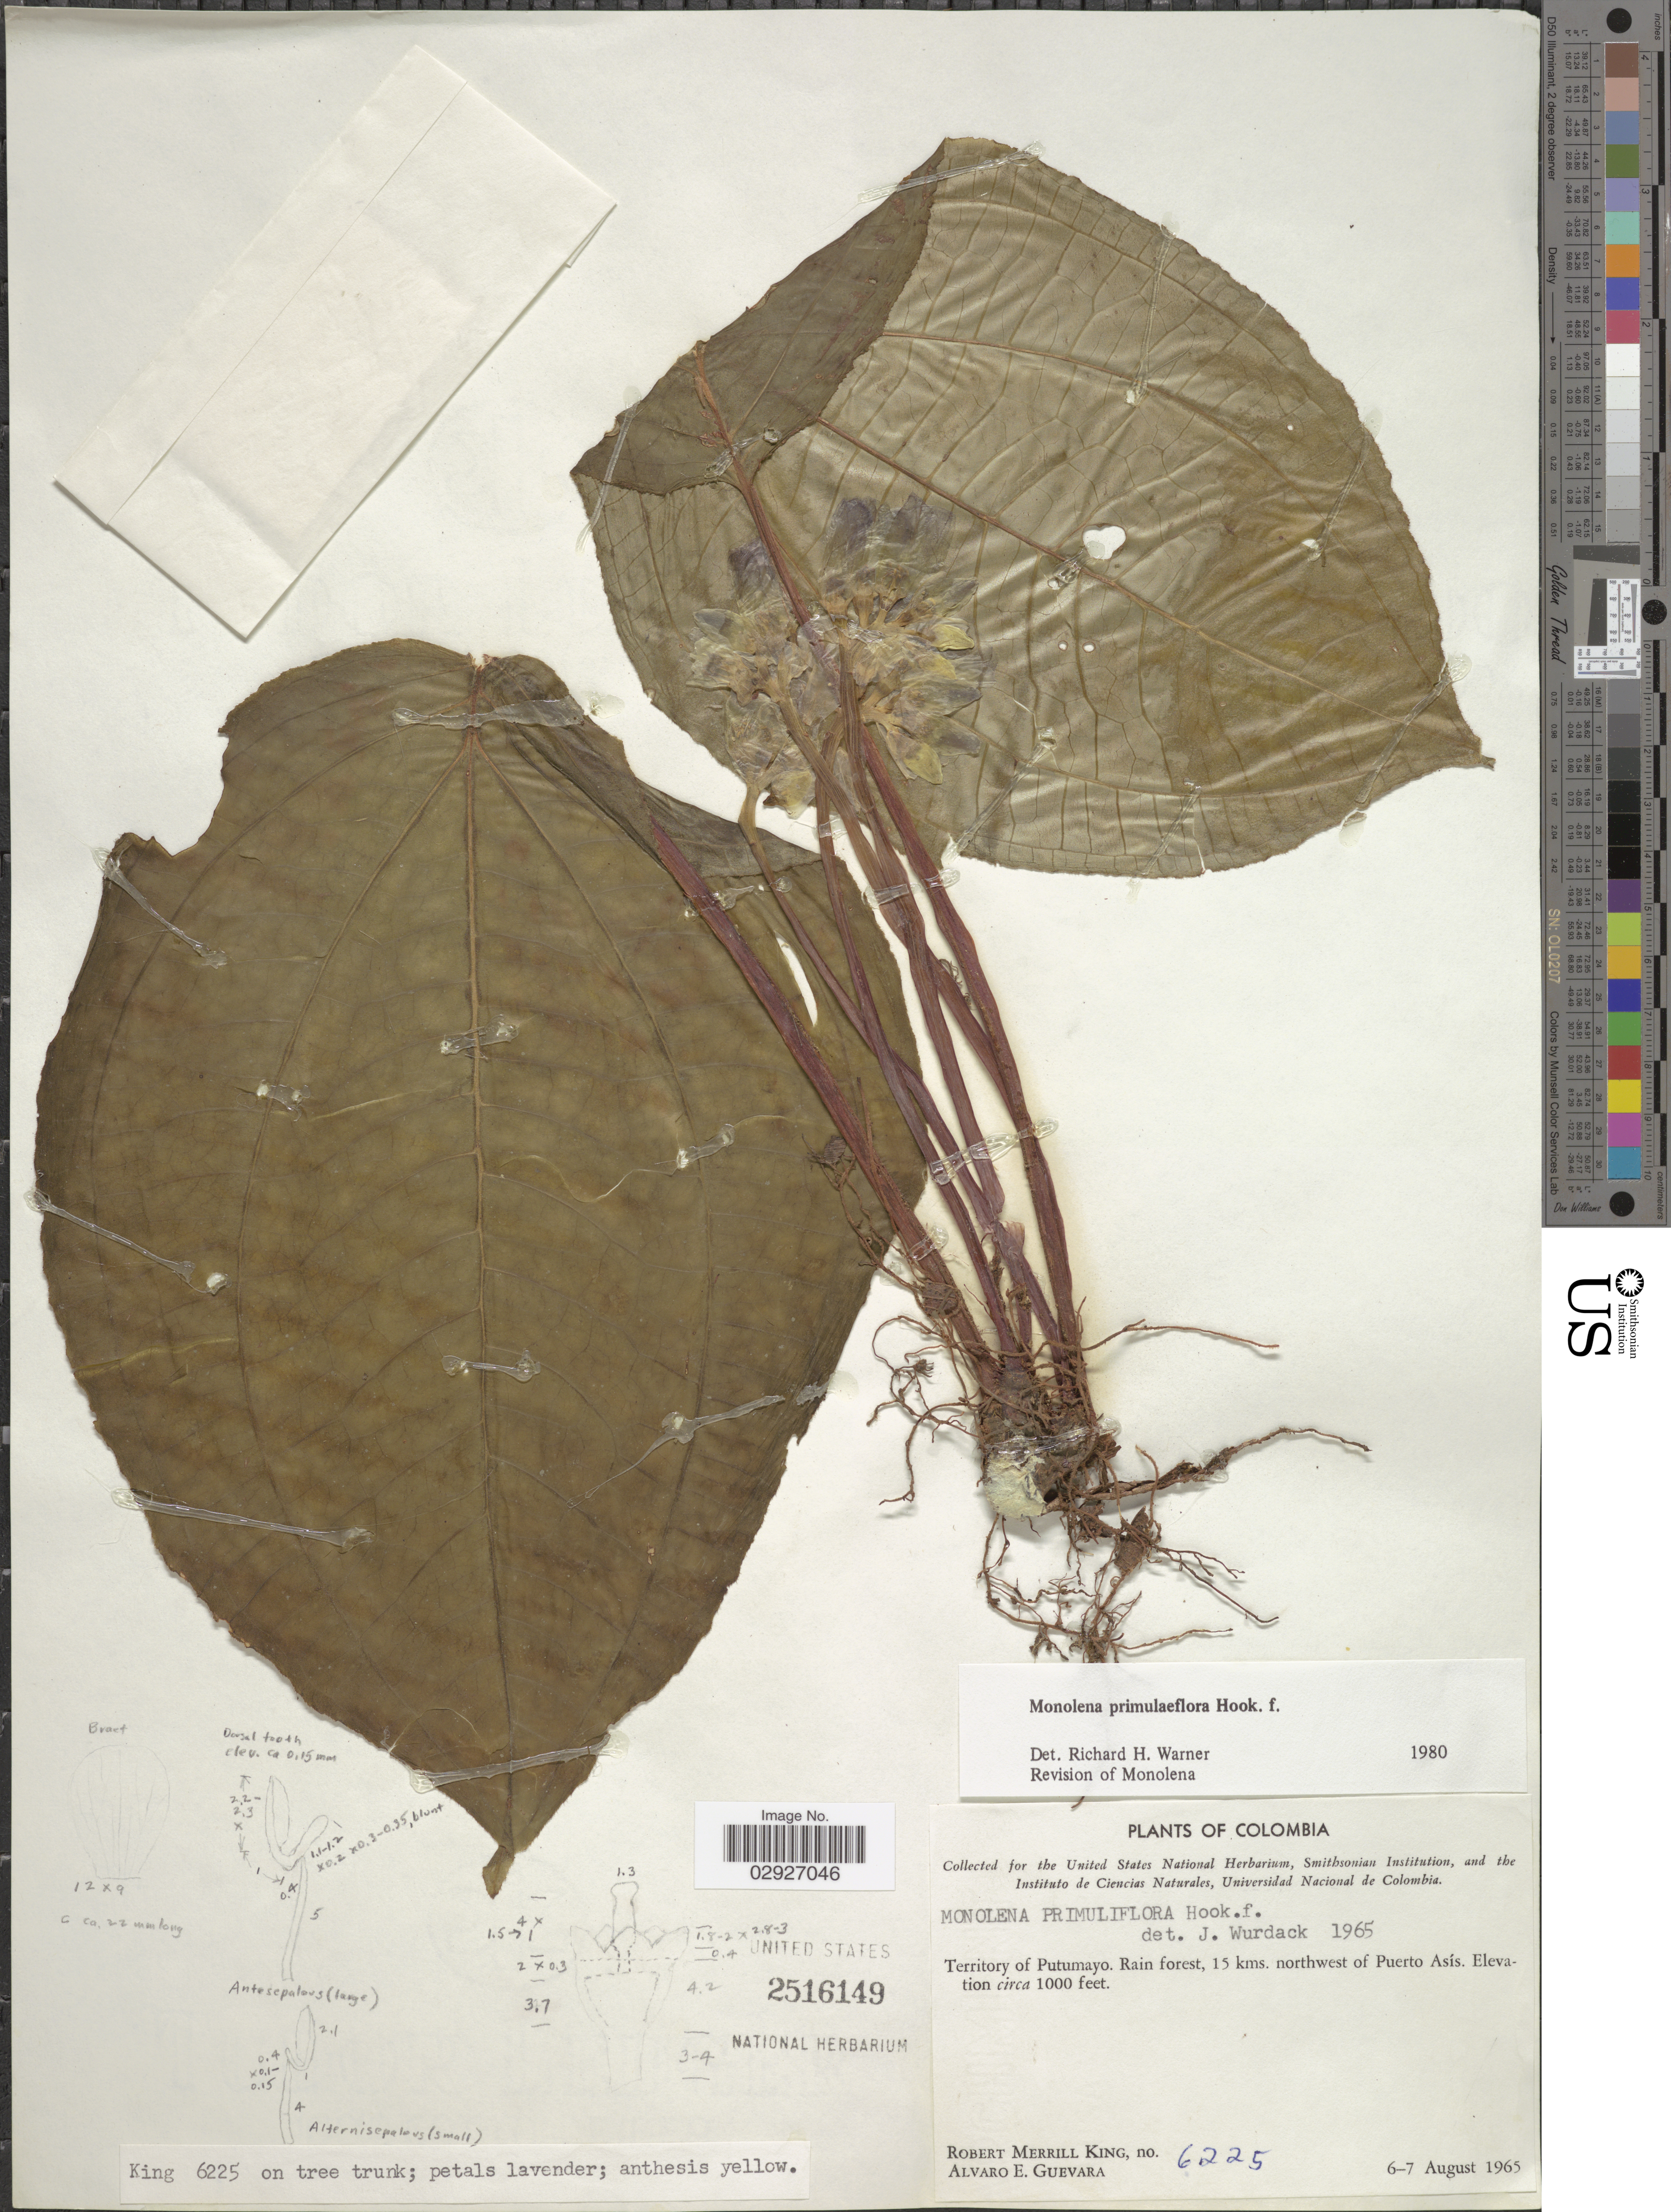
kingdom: Plantae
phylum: Tracheophyta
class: Magnoliopsida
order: Myrtales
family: Melastomataceae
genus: Monolena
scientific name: Monolena primuliflora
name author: Hook. f.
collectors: R. M. King & A. E. Guevara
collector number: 6225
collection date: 1965-08-06/1965-08-07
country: Colombia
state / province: Putumayo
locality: Territory of Putumayo. Rain forest, 15 kms. northwest of Puerto Asís.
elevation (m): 305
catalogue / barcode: US 2516149